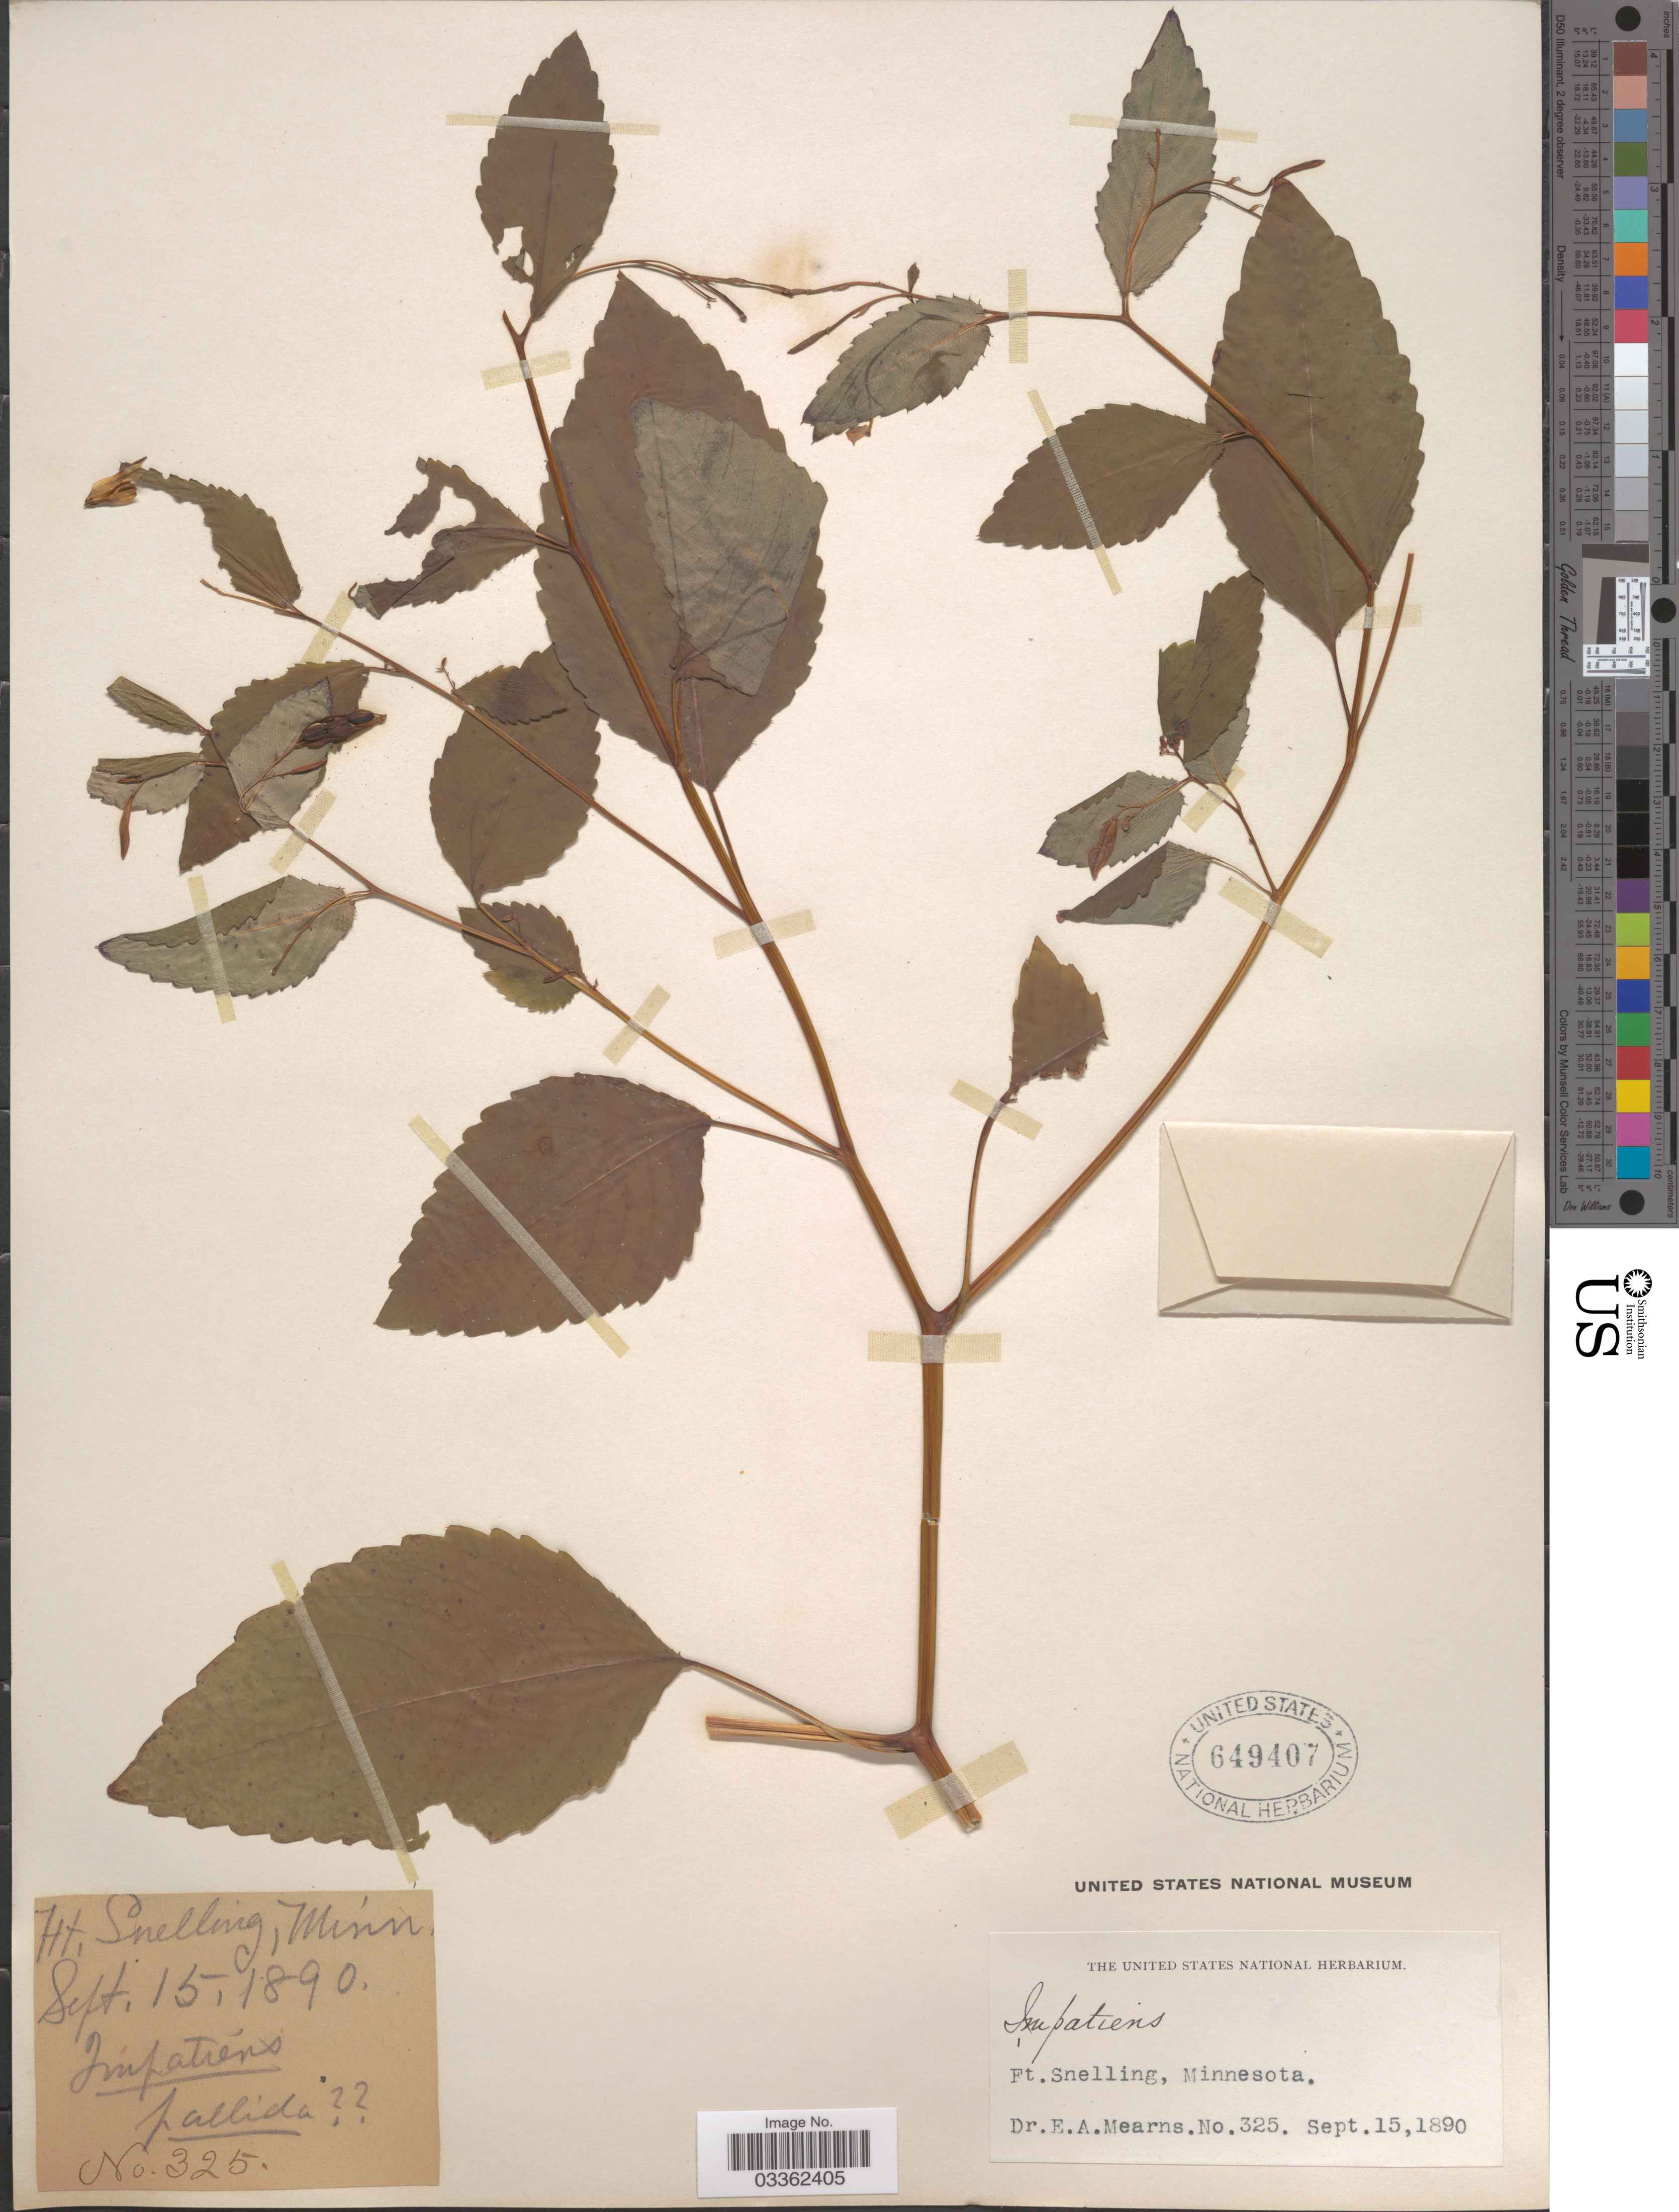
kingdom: Plantae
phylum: Tracheophyta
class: Magnoliopsida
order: Ericales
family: Balsaminaceae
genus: Impatiens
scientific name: Impatiens pallida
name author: Nutt.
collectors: E. A. Mearns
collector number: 325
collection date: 1890-09-15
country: United States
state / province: Minnesota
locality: Ft. Snelling.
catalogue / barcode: US 649407